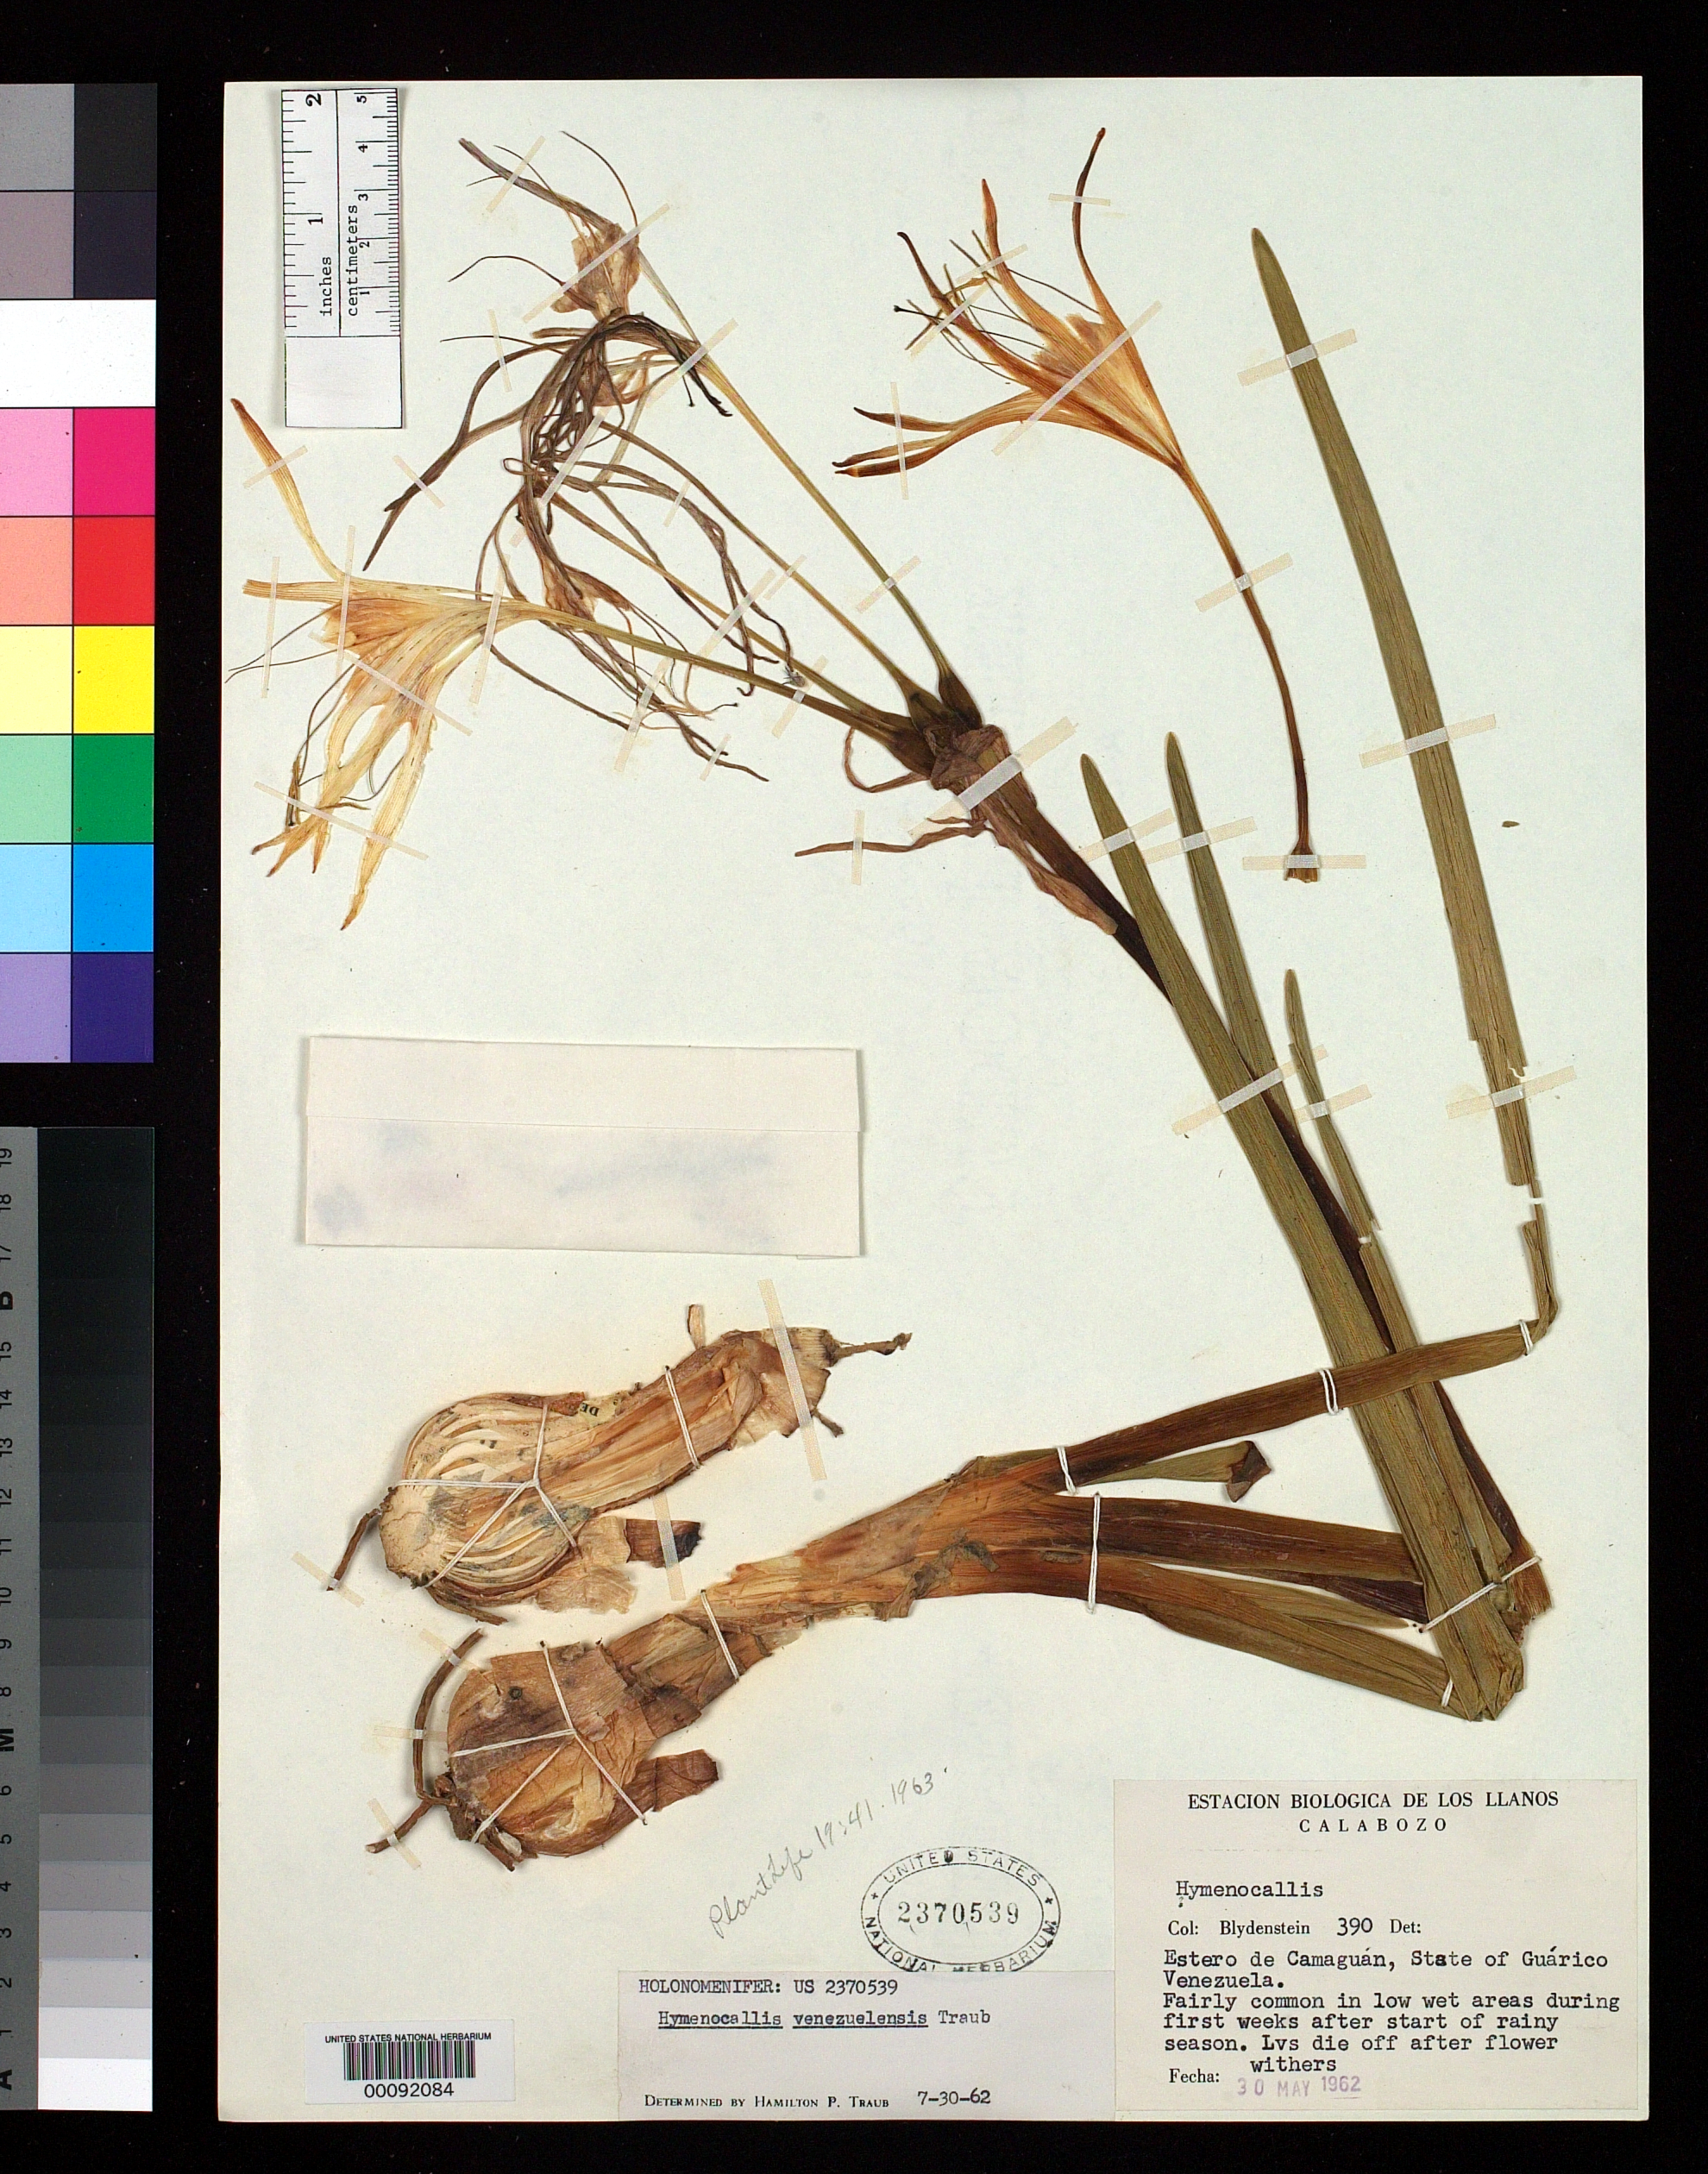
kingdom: Plantae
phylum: Tracheophyta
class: Liliopsida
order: Asparagales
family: Amaryllidaceae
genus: Hymenocallis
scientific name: Hymenocallis venezuelensis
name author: Traub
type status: Holotype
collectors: J. Blydenstein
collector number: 390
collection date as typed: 30 May 1962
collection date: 1962-05-30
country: Venezuela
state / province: Guárico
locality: Camaguan.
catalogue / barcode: US 2370539